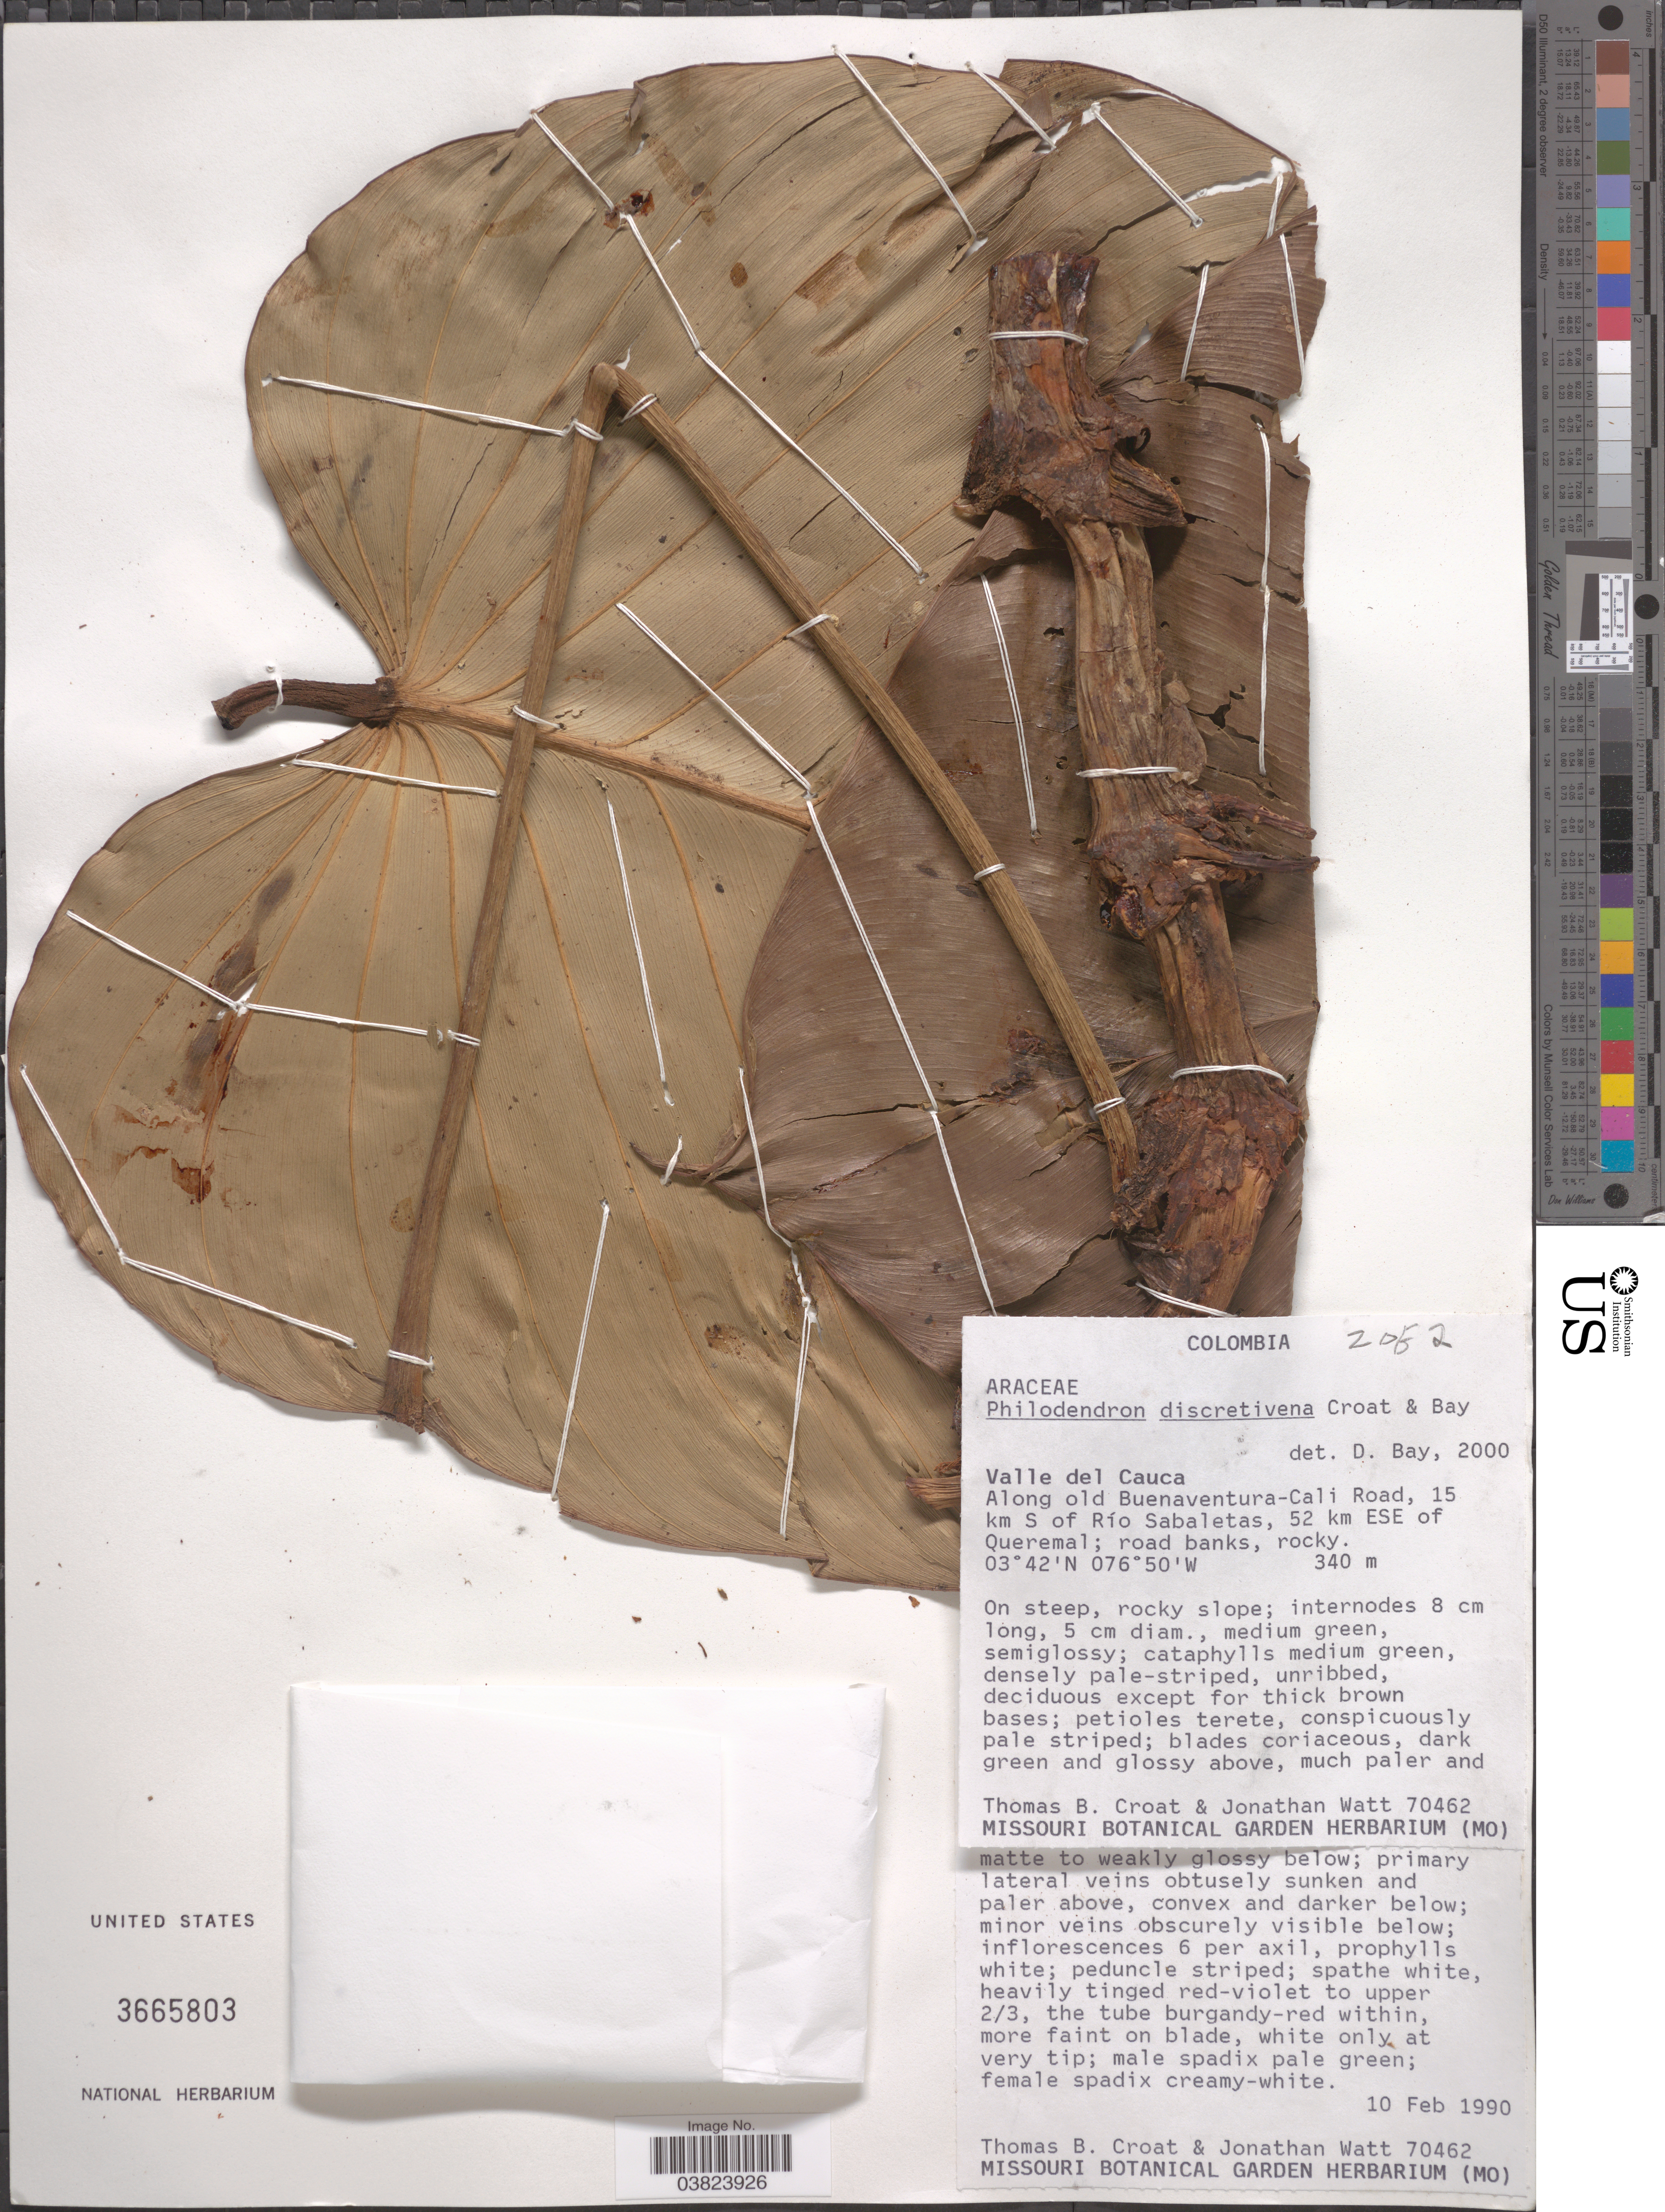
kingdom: Plantae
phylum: Tracheophyta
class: Liliopsida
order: Alismatales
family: Araceae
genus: Philodendron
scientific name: Philodendron discretivenium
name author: Croat & D.C. Bay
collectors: T. B. Croat & J. Watt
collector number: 70462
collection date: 1990-02-10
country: Colombia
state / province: Valle del Cauca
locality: Along old Buenaventura-Cali Road, 15 km S of Río Sabaletas, 52 km ESE of Queremal; road banks, rocky.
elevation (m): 340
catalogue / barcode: US 3665803